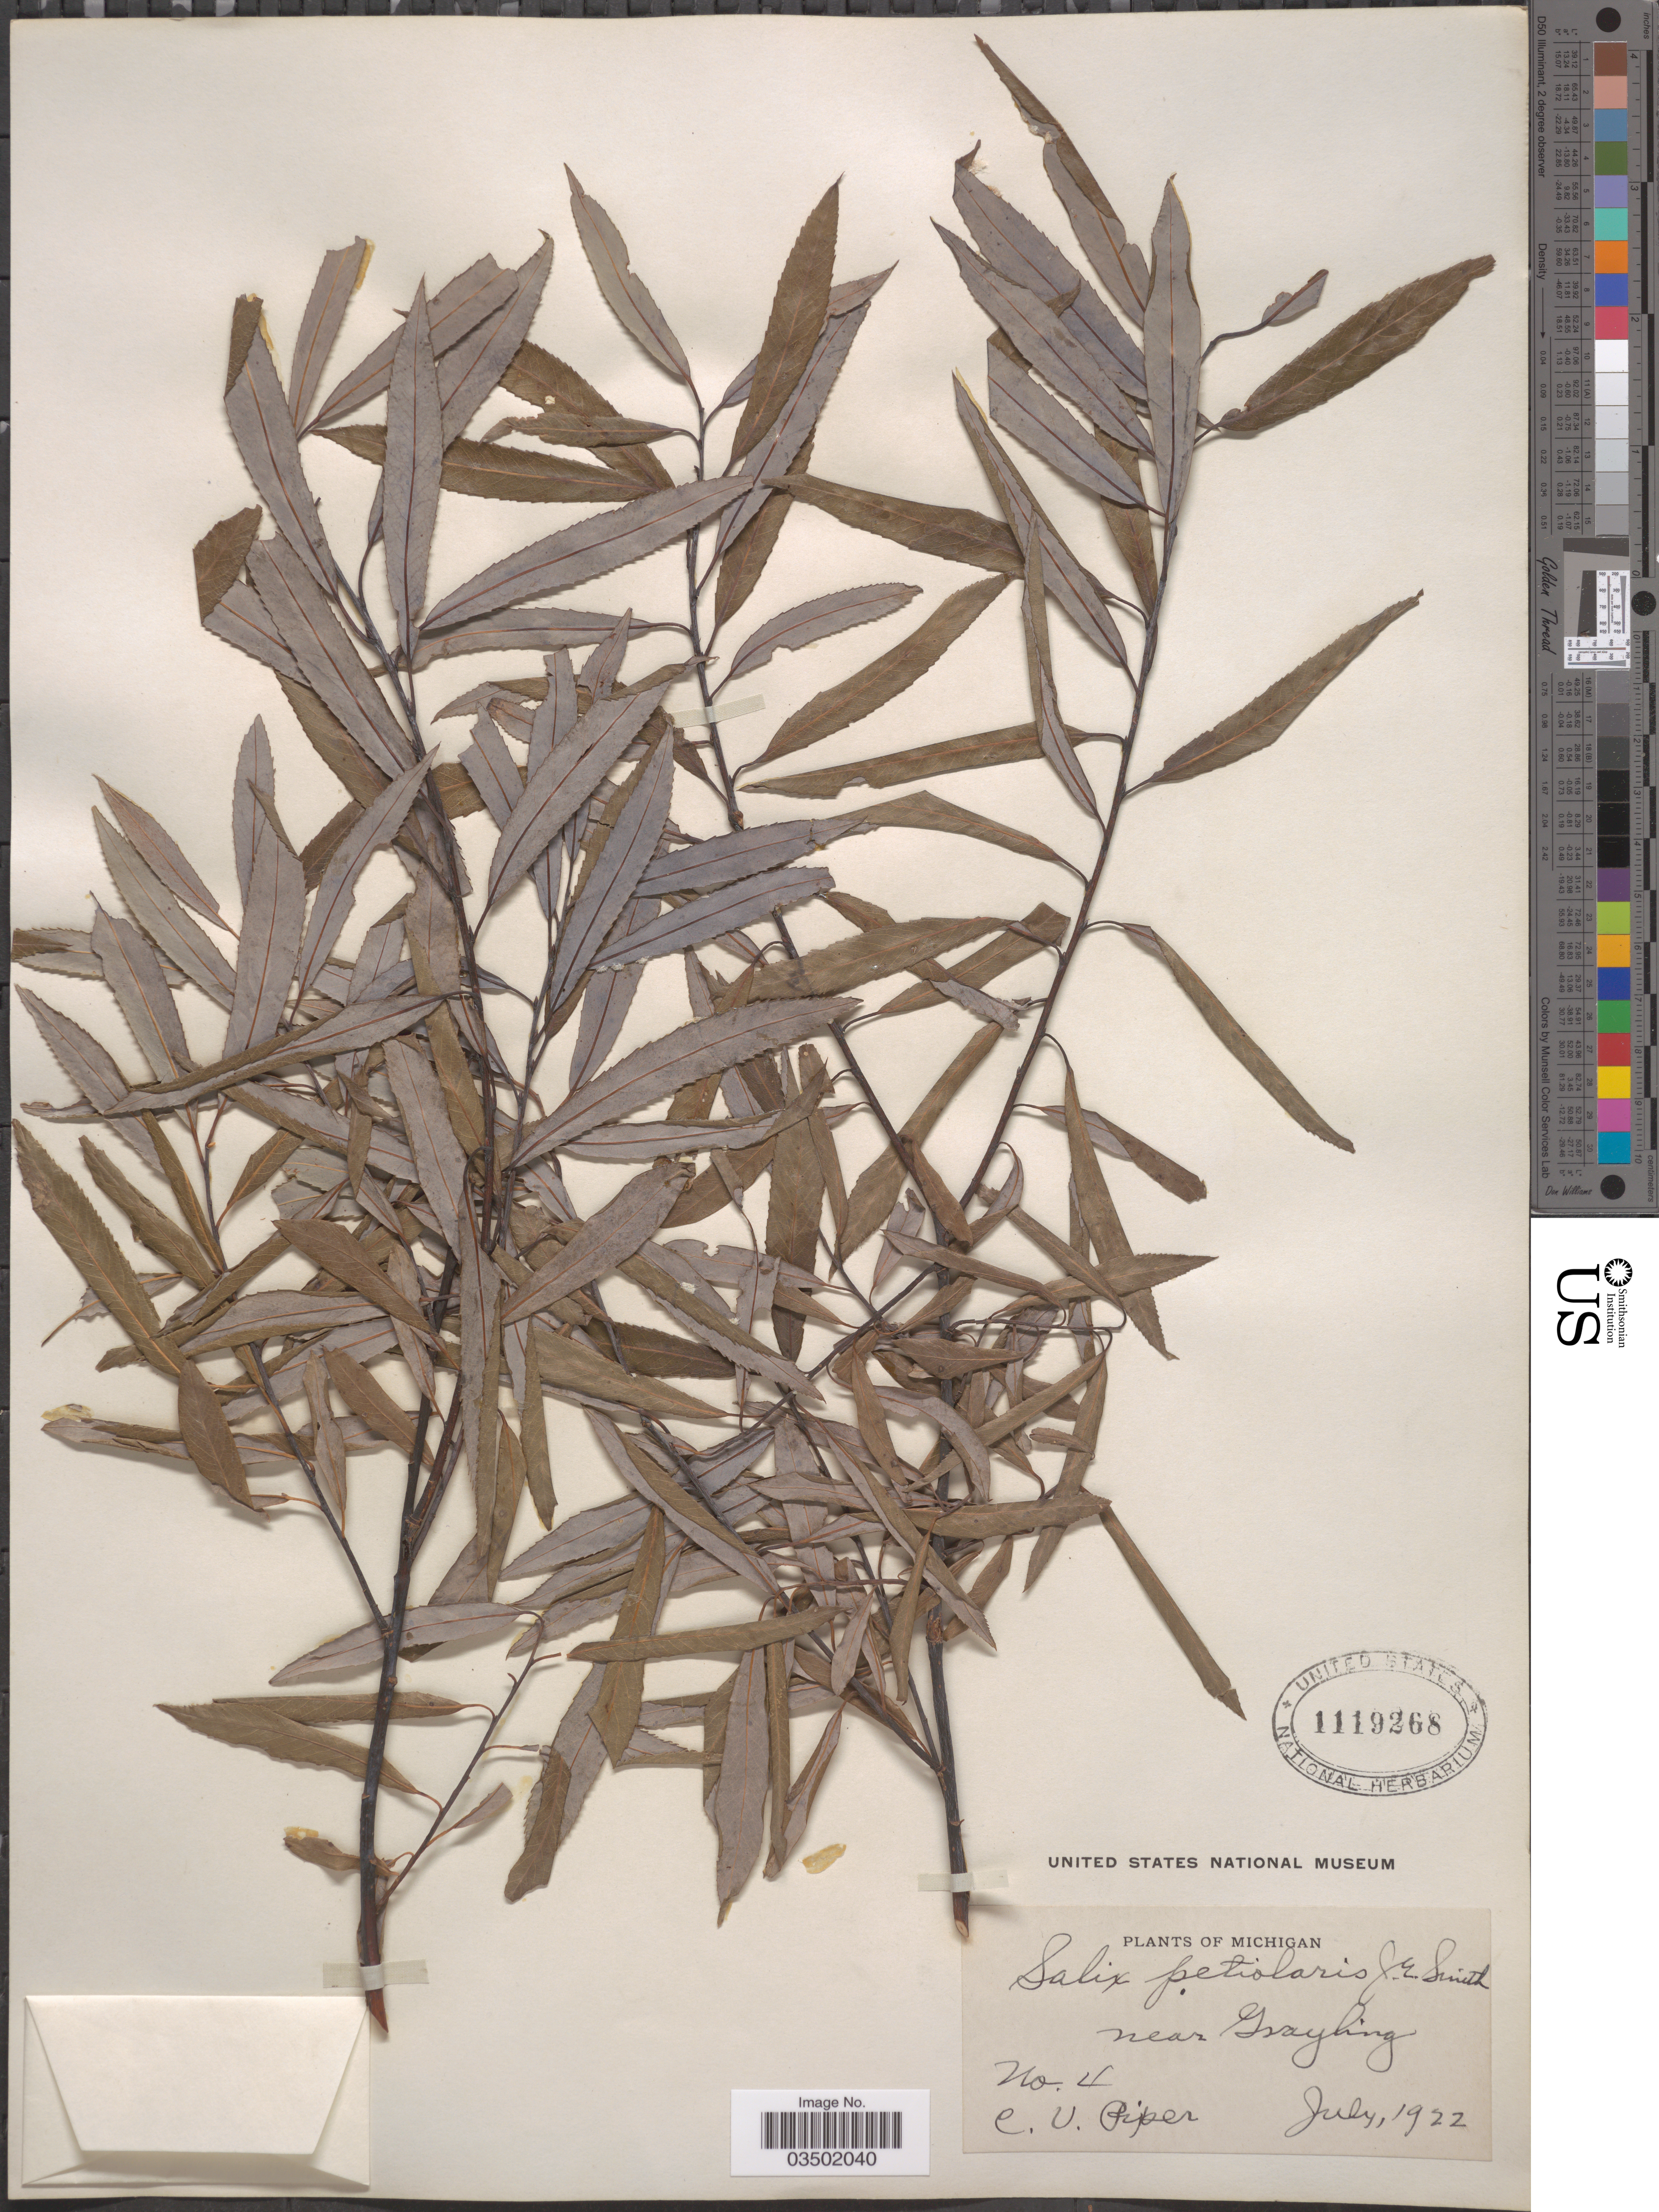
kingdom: Plantae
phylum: Tracheophyta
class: Magnoliopsida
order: Malpighiales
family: Salicaceae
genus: Salix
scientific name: Salix petiolaris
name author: Sm.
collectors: C. V. Piper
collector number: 4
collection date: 1922-07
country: United States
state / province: Michigan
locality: Near Grayling.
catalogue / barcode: US 1119268